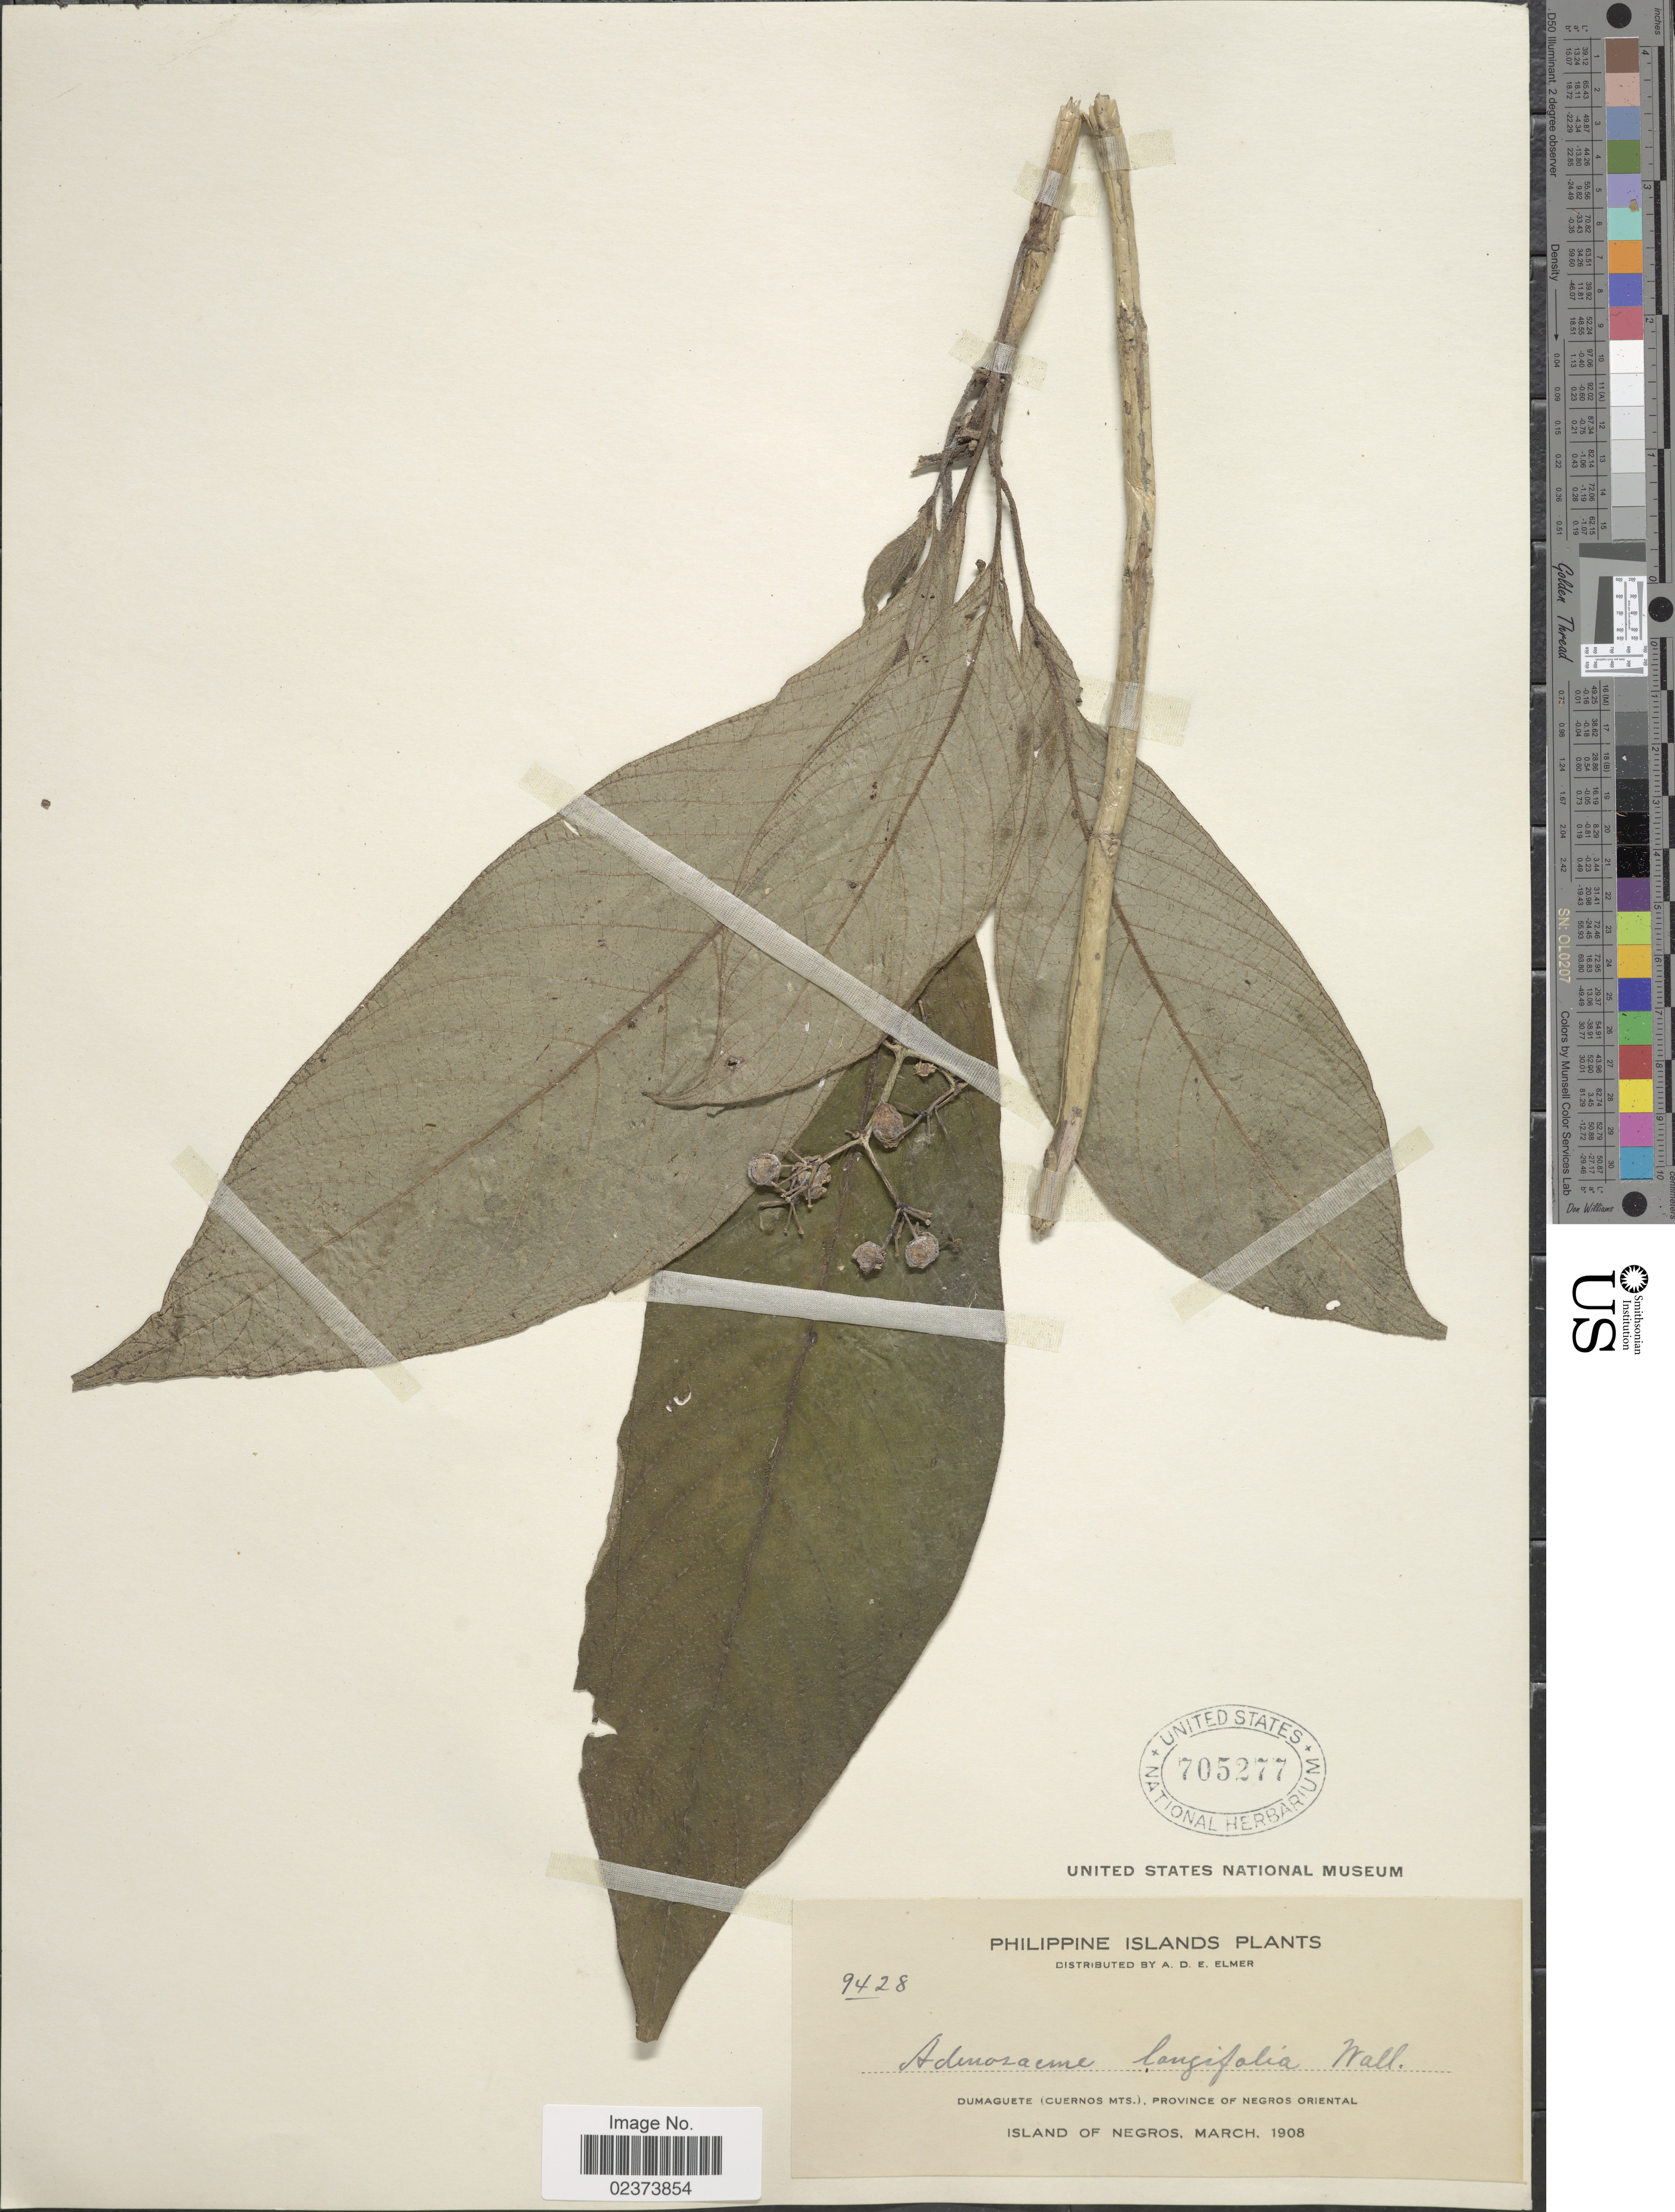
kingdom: Plantae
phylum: Tracheophyta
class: Magnoliopsida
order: Gentianales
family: Rubiaceae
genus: Mycetia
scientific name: Mycetia javanica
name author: (Blume) Reinw. ex Korth.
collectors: A. D. E. Elmer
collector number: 9428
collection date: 1908-03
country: Philippines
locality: Dumaguete (Cuernos Mts.) Province of Negros Oriental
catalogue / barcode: US 705277